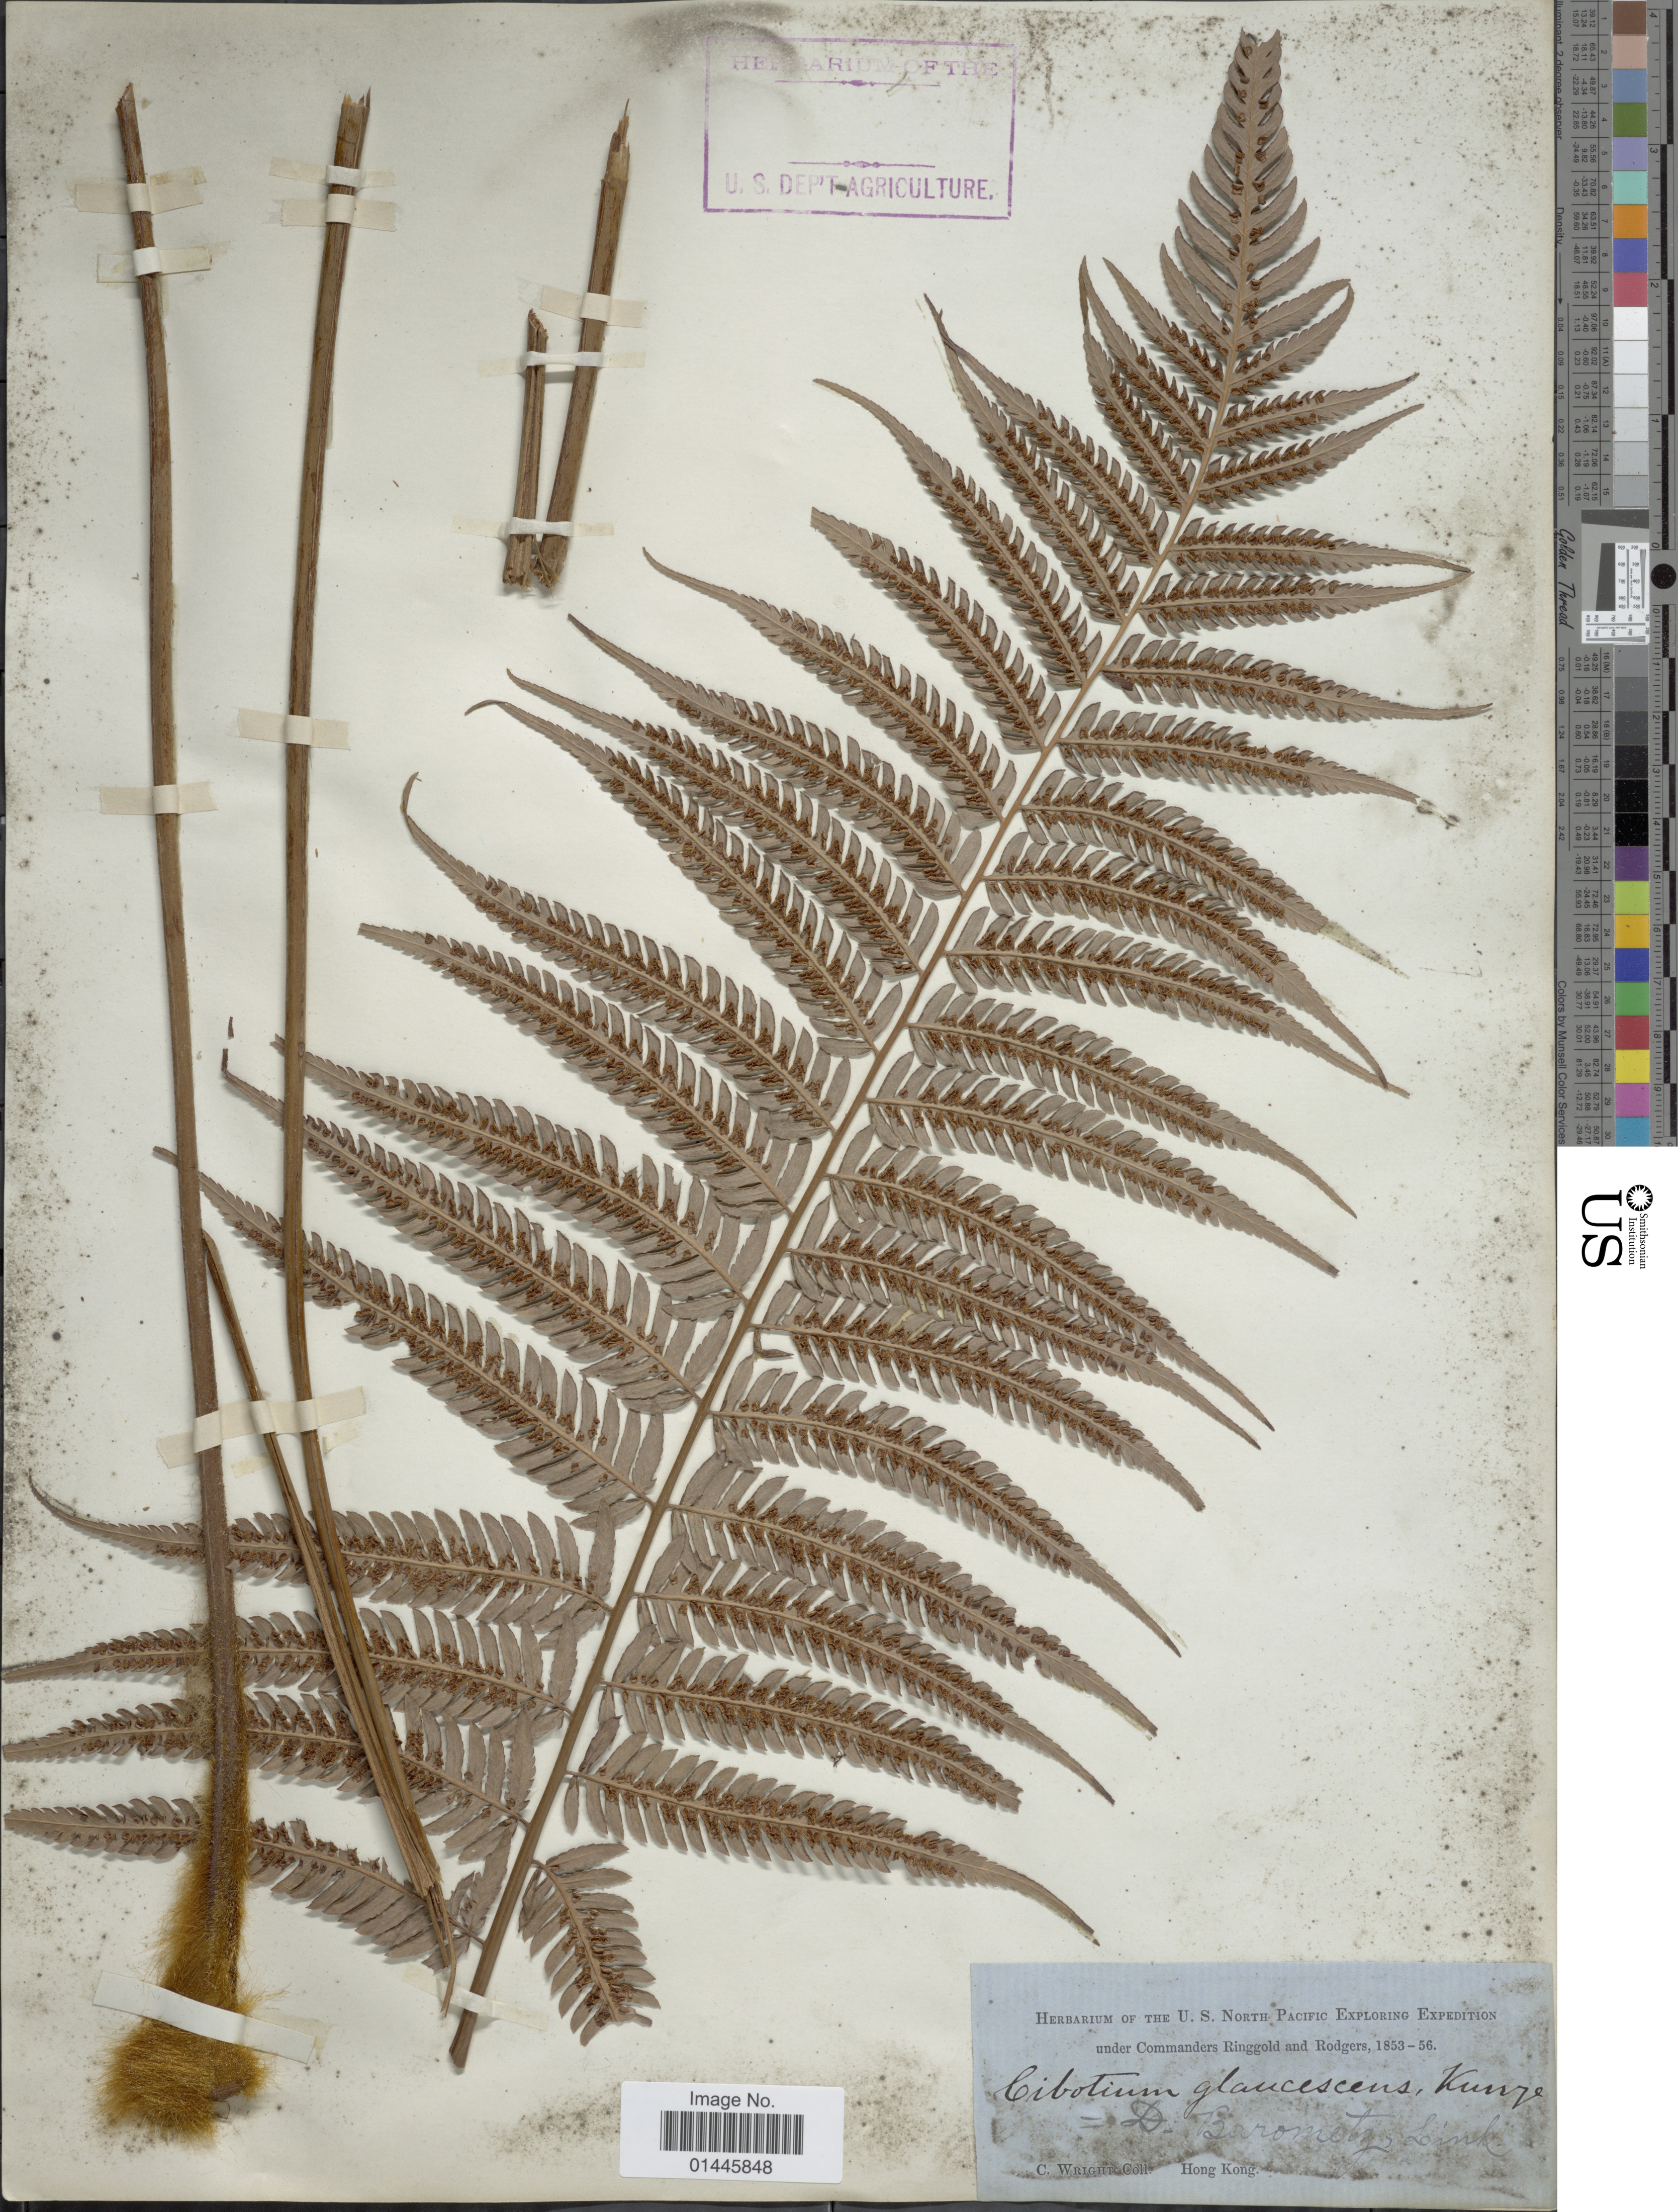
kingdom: Plantae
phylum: Tracheophyta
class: Polypodiopsida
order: Cyatheales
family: Cibotiaceae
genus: Cibotium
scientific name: Cibotium barometz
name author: (L.) J. Sm.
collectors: C. Wright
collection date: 1853/1856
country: China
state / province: Hong Kong